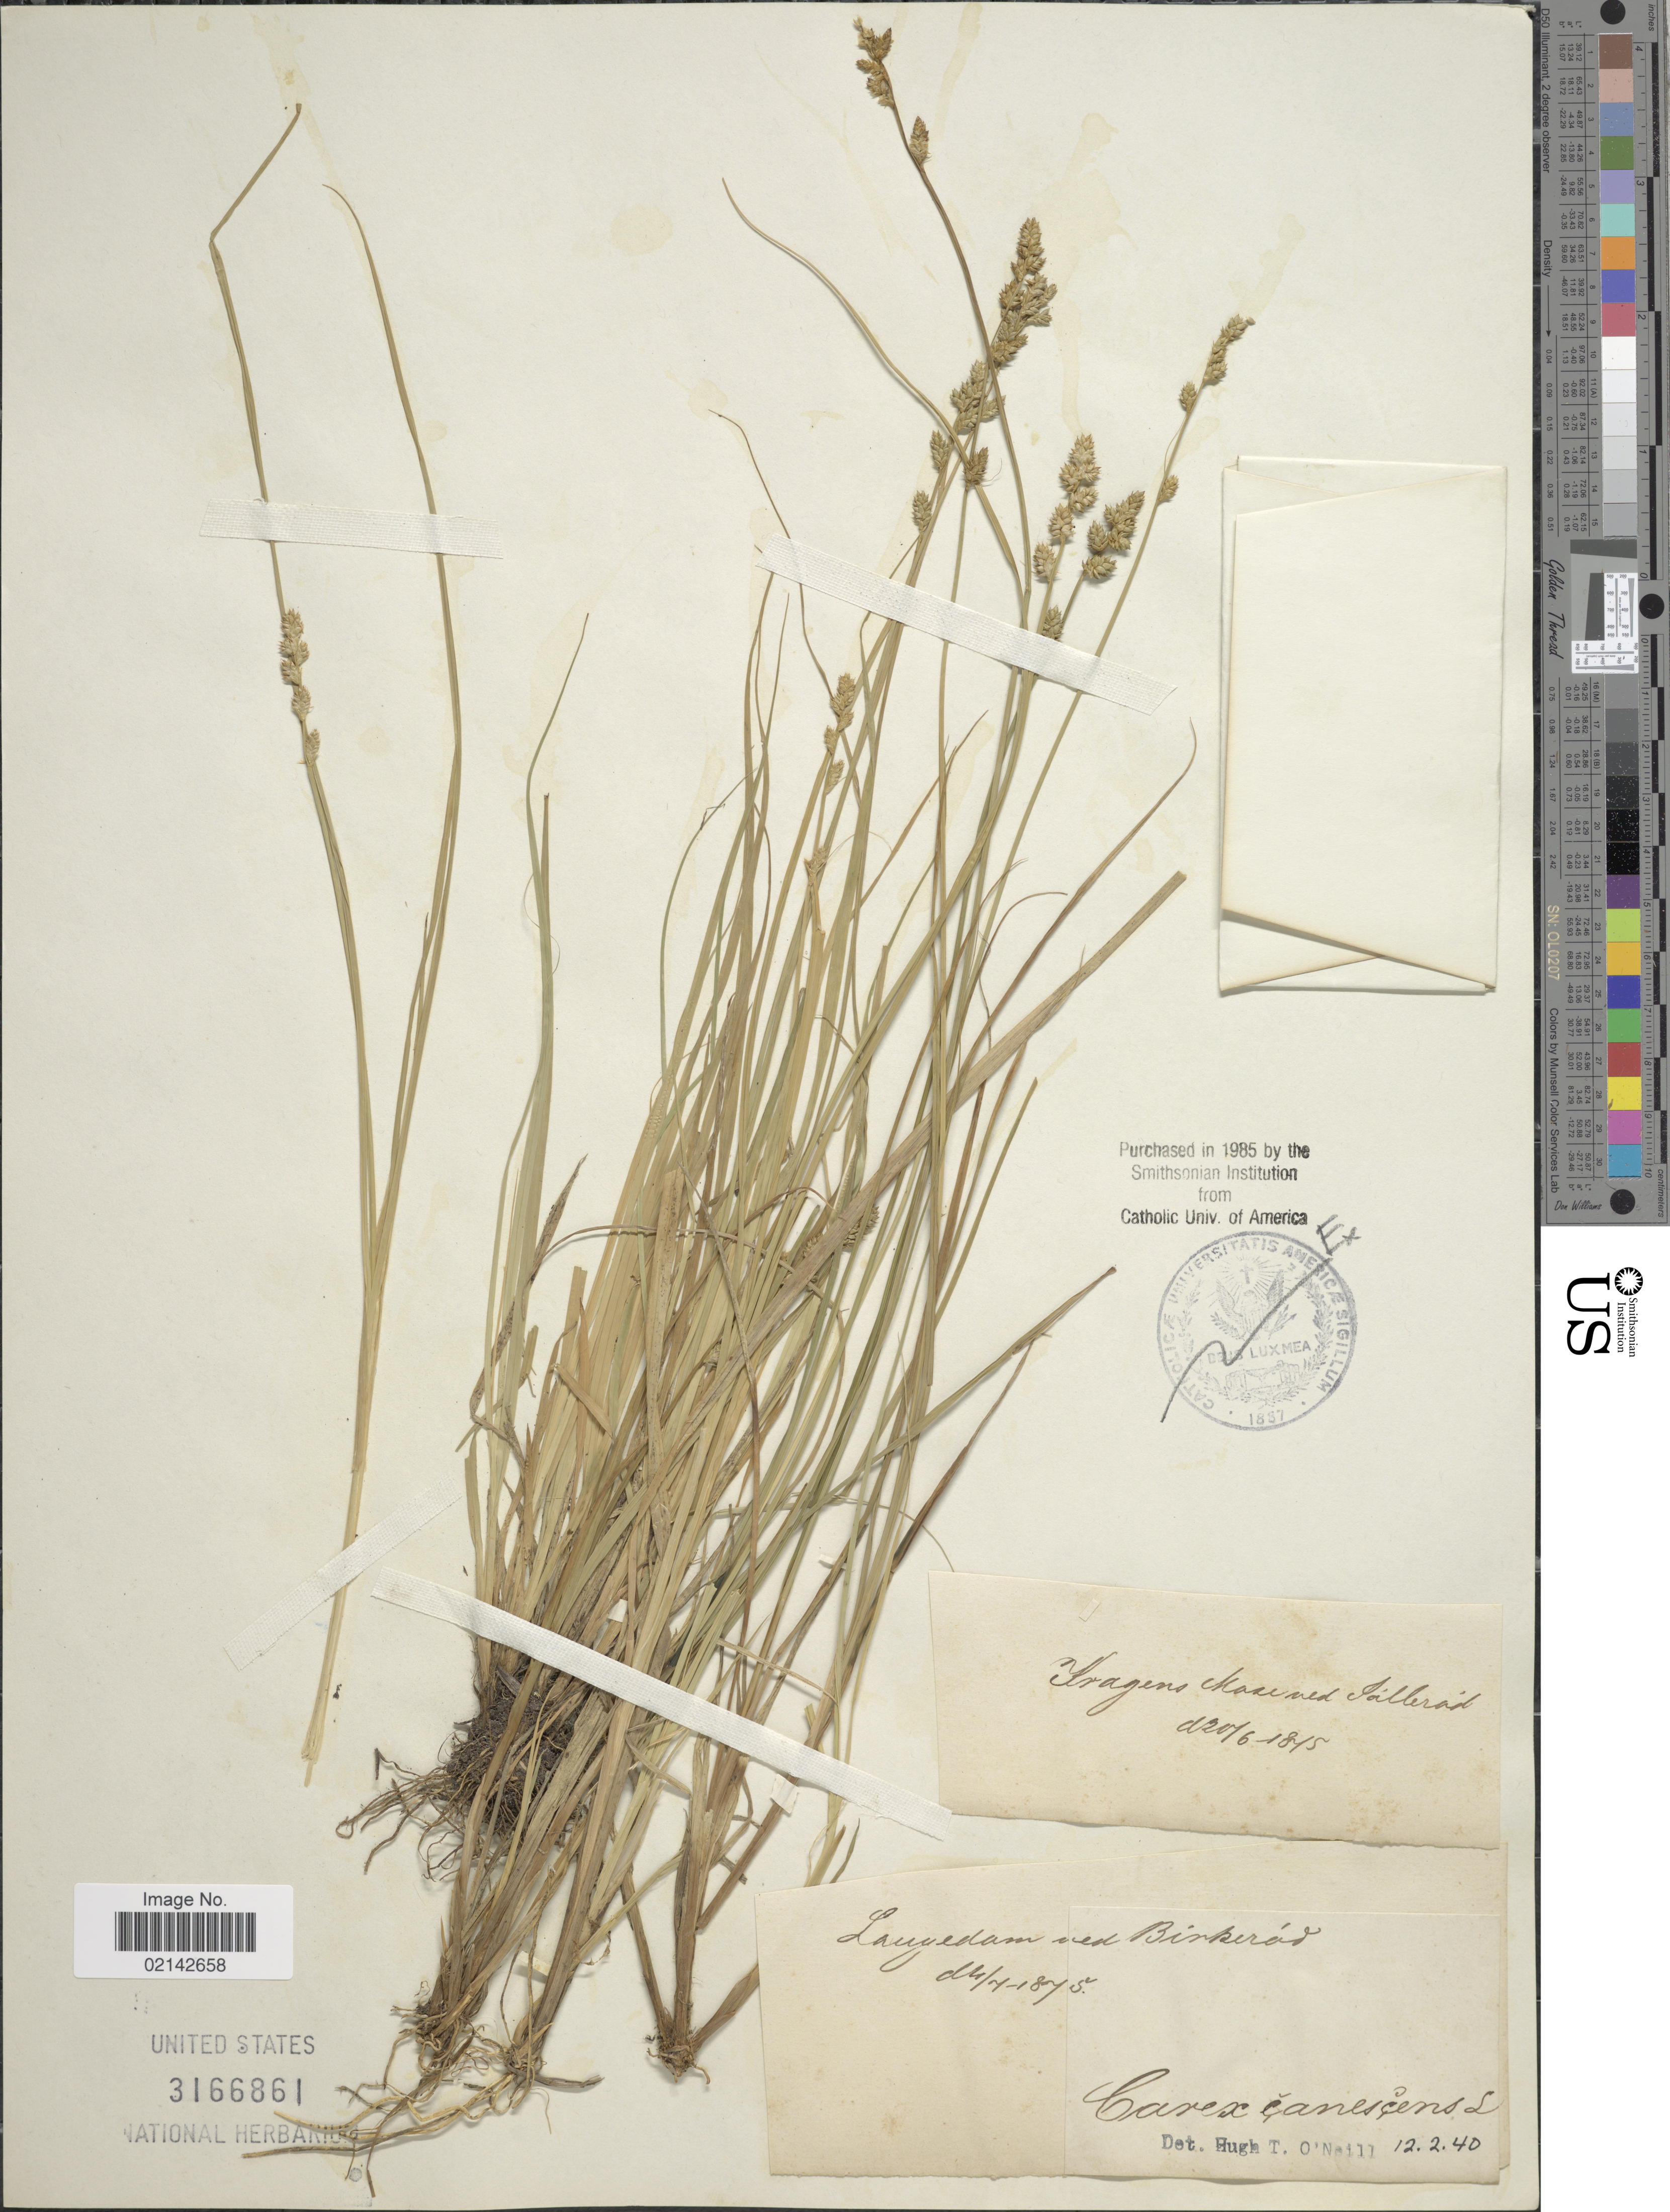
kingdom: Plantae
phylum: Tracheophyta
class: Liliopsida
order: Poales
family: Cyperaceae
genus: Carex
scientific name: Carex canescens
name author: L.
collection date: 1875-06-20/1875-07-04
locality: Kragens Masened Tallerad, Langedam ved Birkerad [interpreted]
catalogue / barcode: US 3166861